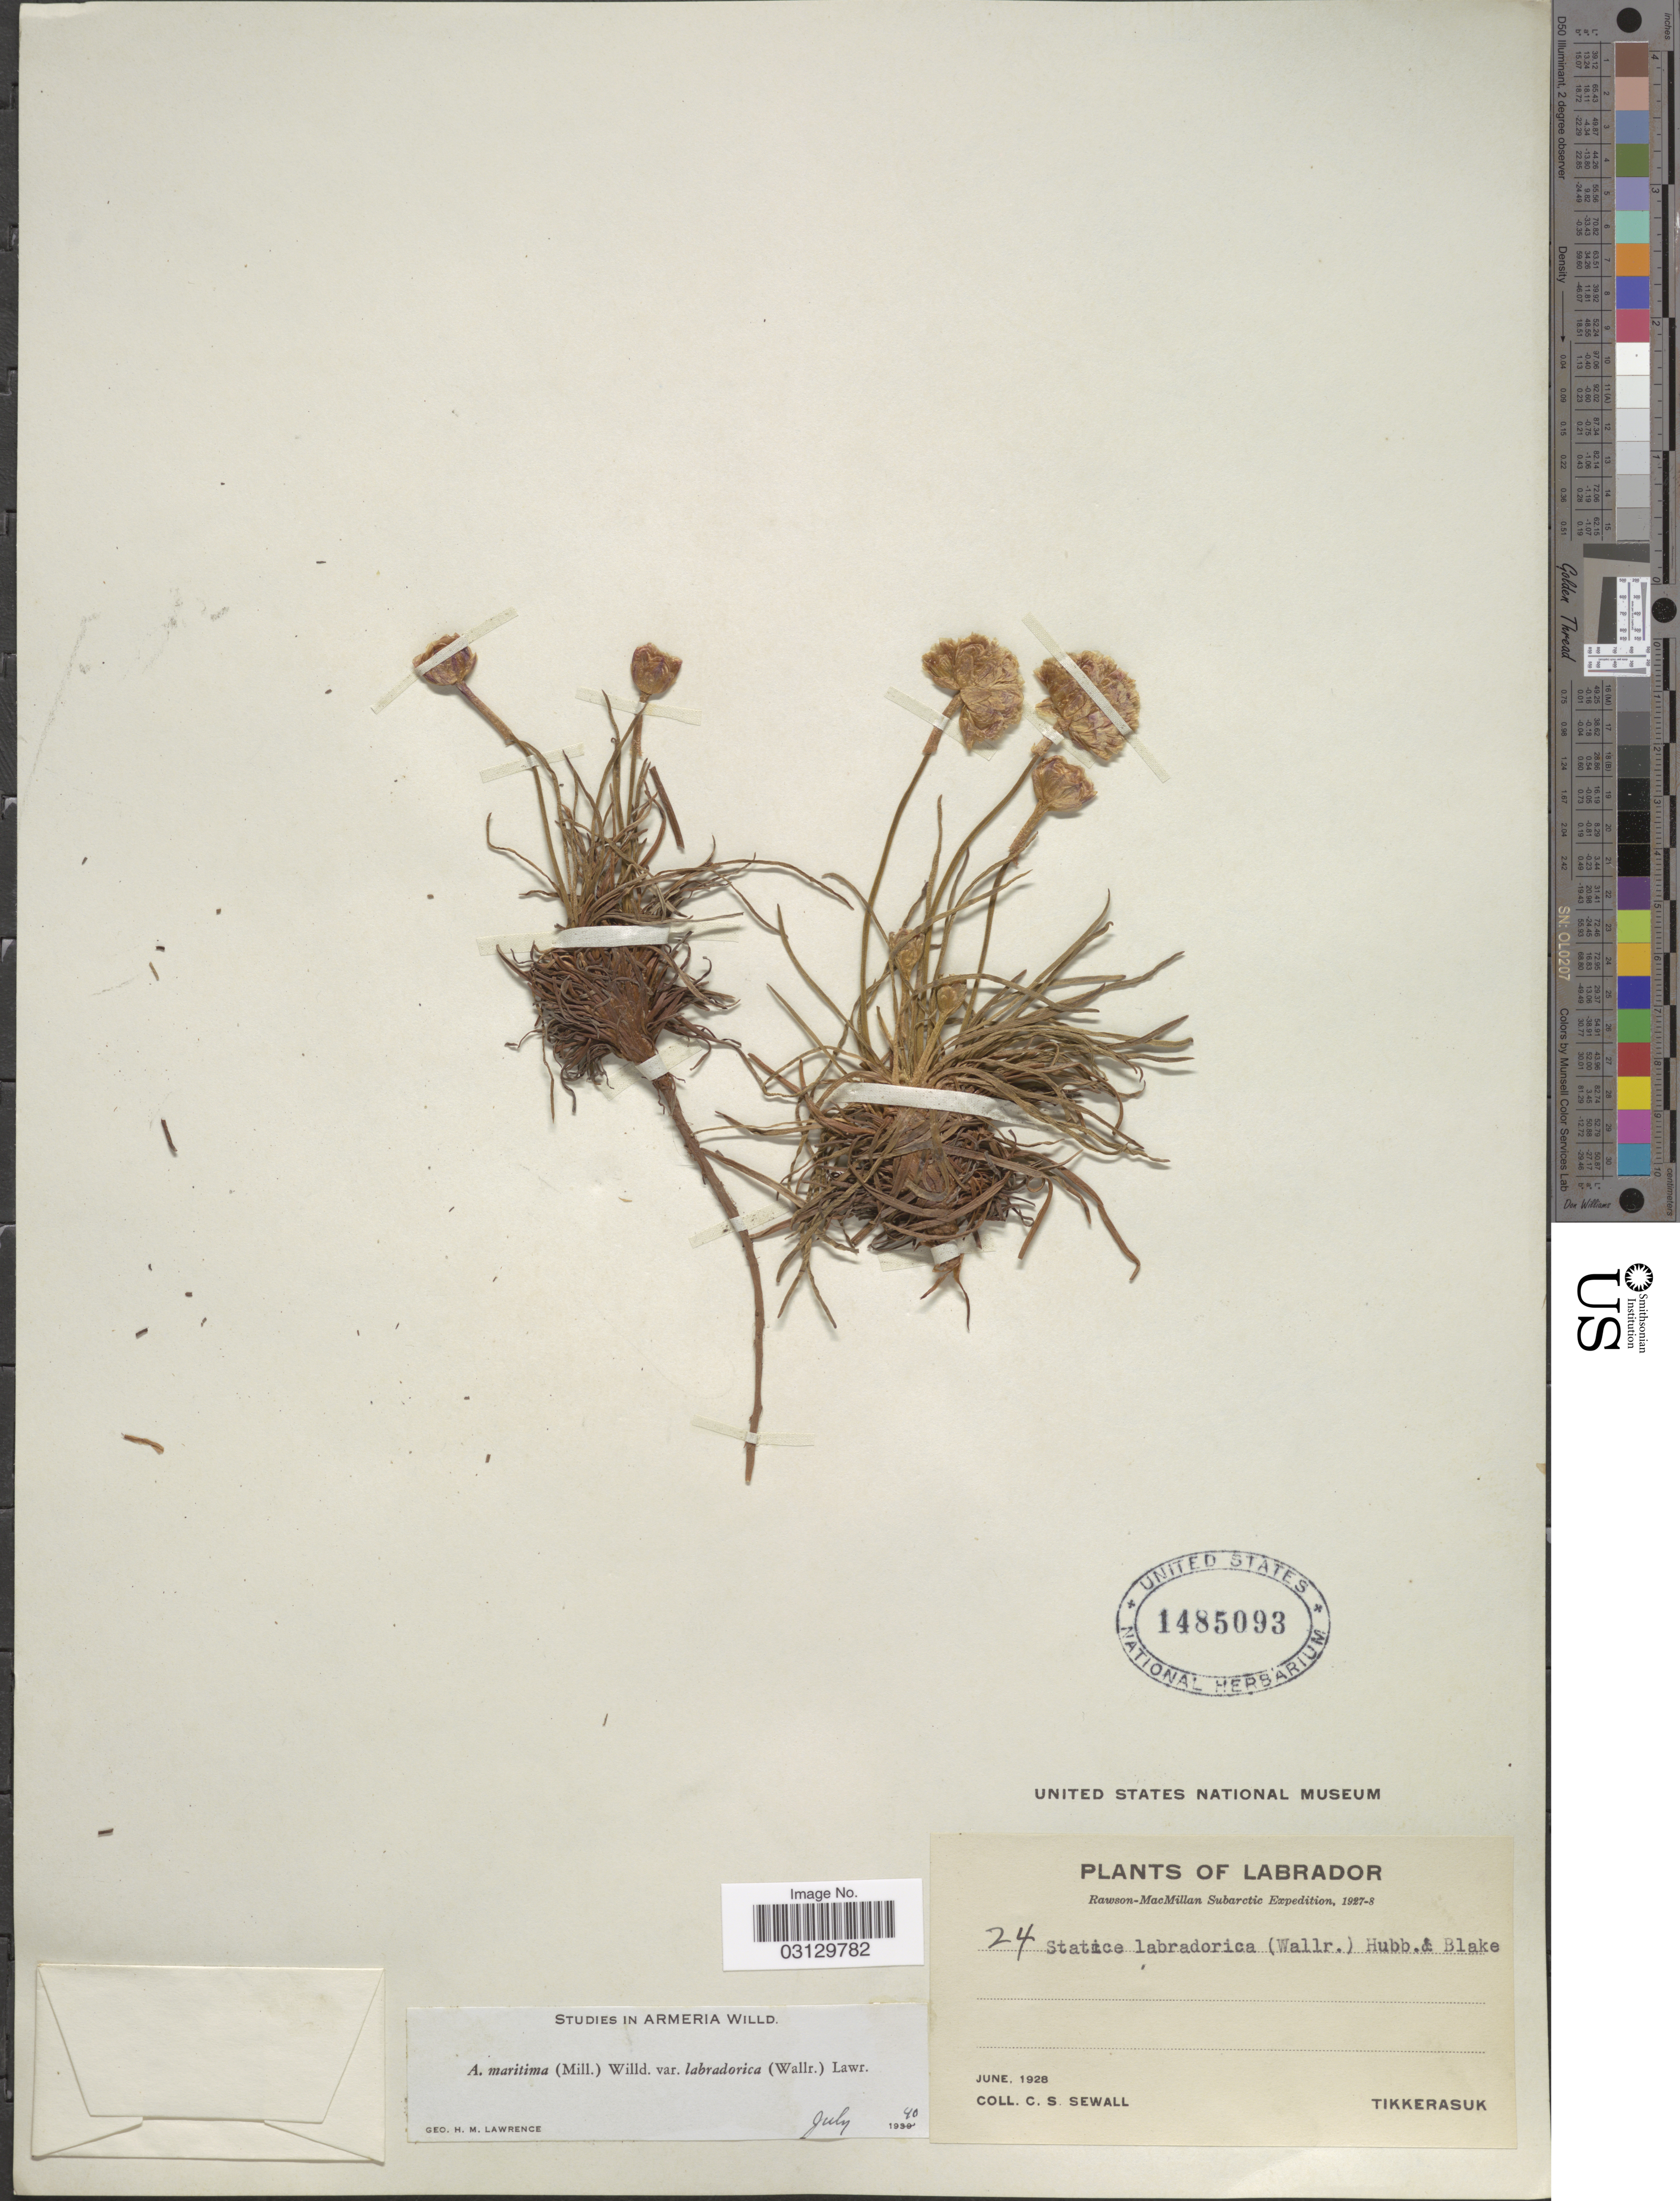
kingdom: Plantae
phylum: Tracheophyta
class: Magnoliopsida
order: Caryophyllales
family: Plumbaginaceae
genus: Armeria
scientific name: Armeria maritima subsp. sibirica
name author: (Turcz. ex Boiss.) Nyman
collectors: C. Sewall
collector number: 24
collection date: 1928-06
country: Canada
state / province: Newfoundland and Labrador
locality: Labrador. Tikkerasuk.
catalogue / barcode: US 1485093